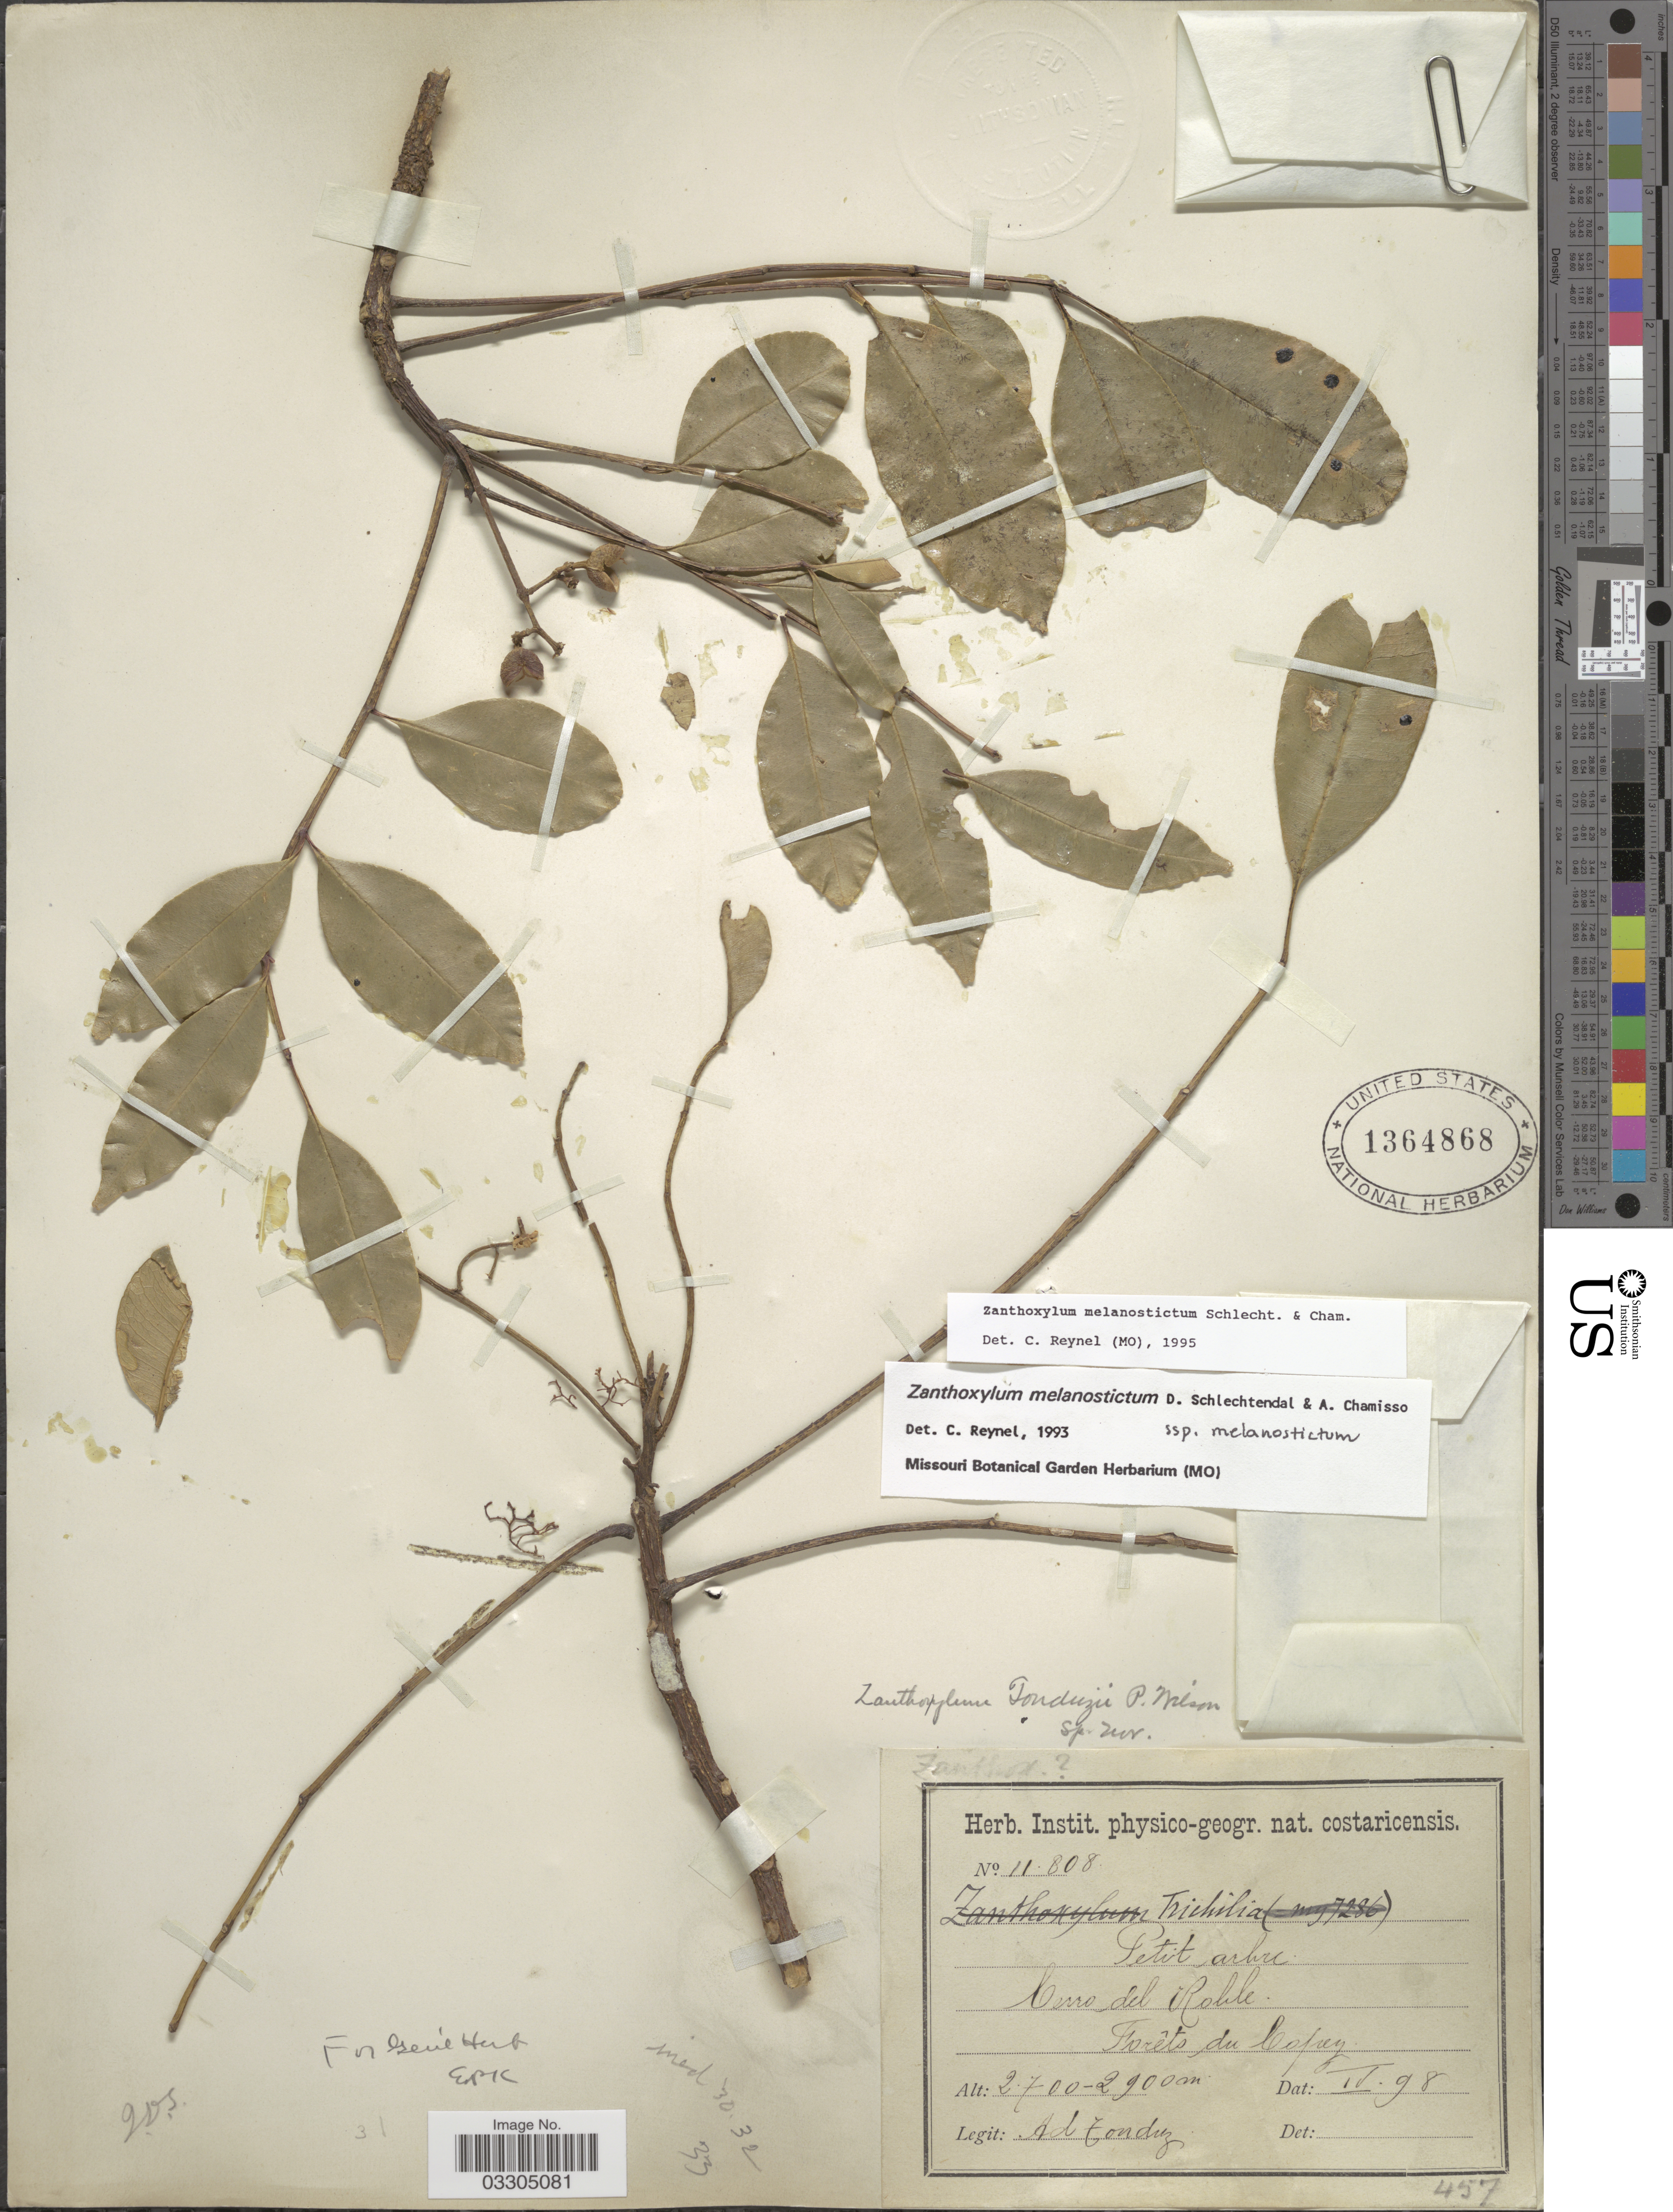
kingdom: Plantae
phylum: Tracheophyta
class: Magnoliopsida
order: Sapindales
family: Rutaceae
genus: Zanthoxylum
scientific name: Zanthoxylum melanostictum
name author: Schltdl. & Cham.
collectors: A. Tonduz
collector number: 11808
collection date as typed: Transcribed d/m/y: /4/98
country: Costa Rica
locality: Cerro del Roble. Forêts du Copey.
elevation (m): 2700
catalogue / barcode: US 1364868